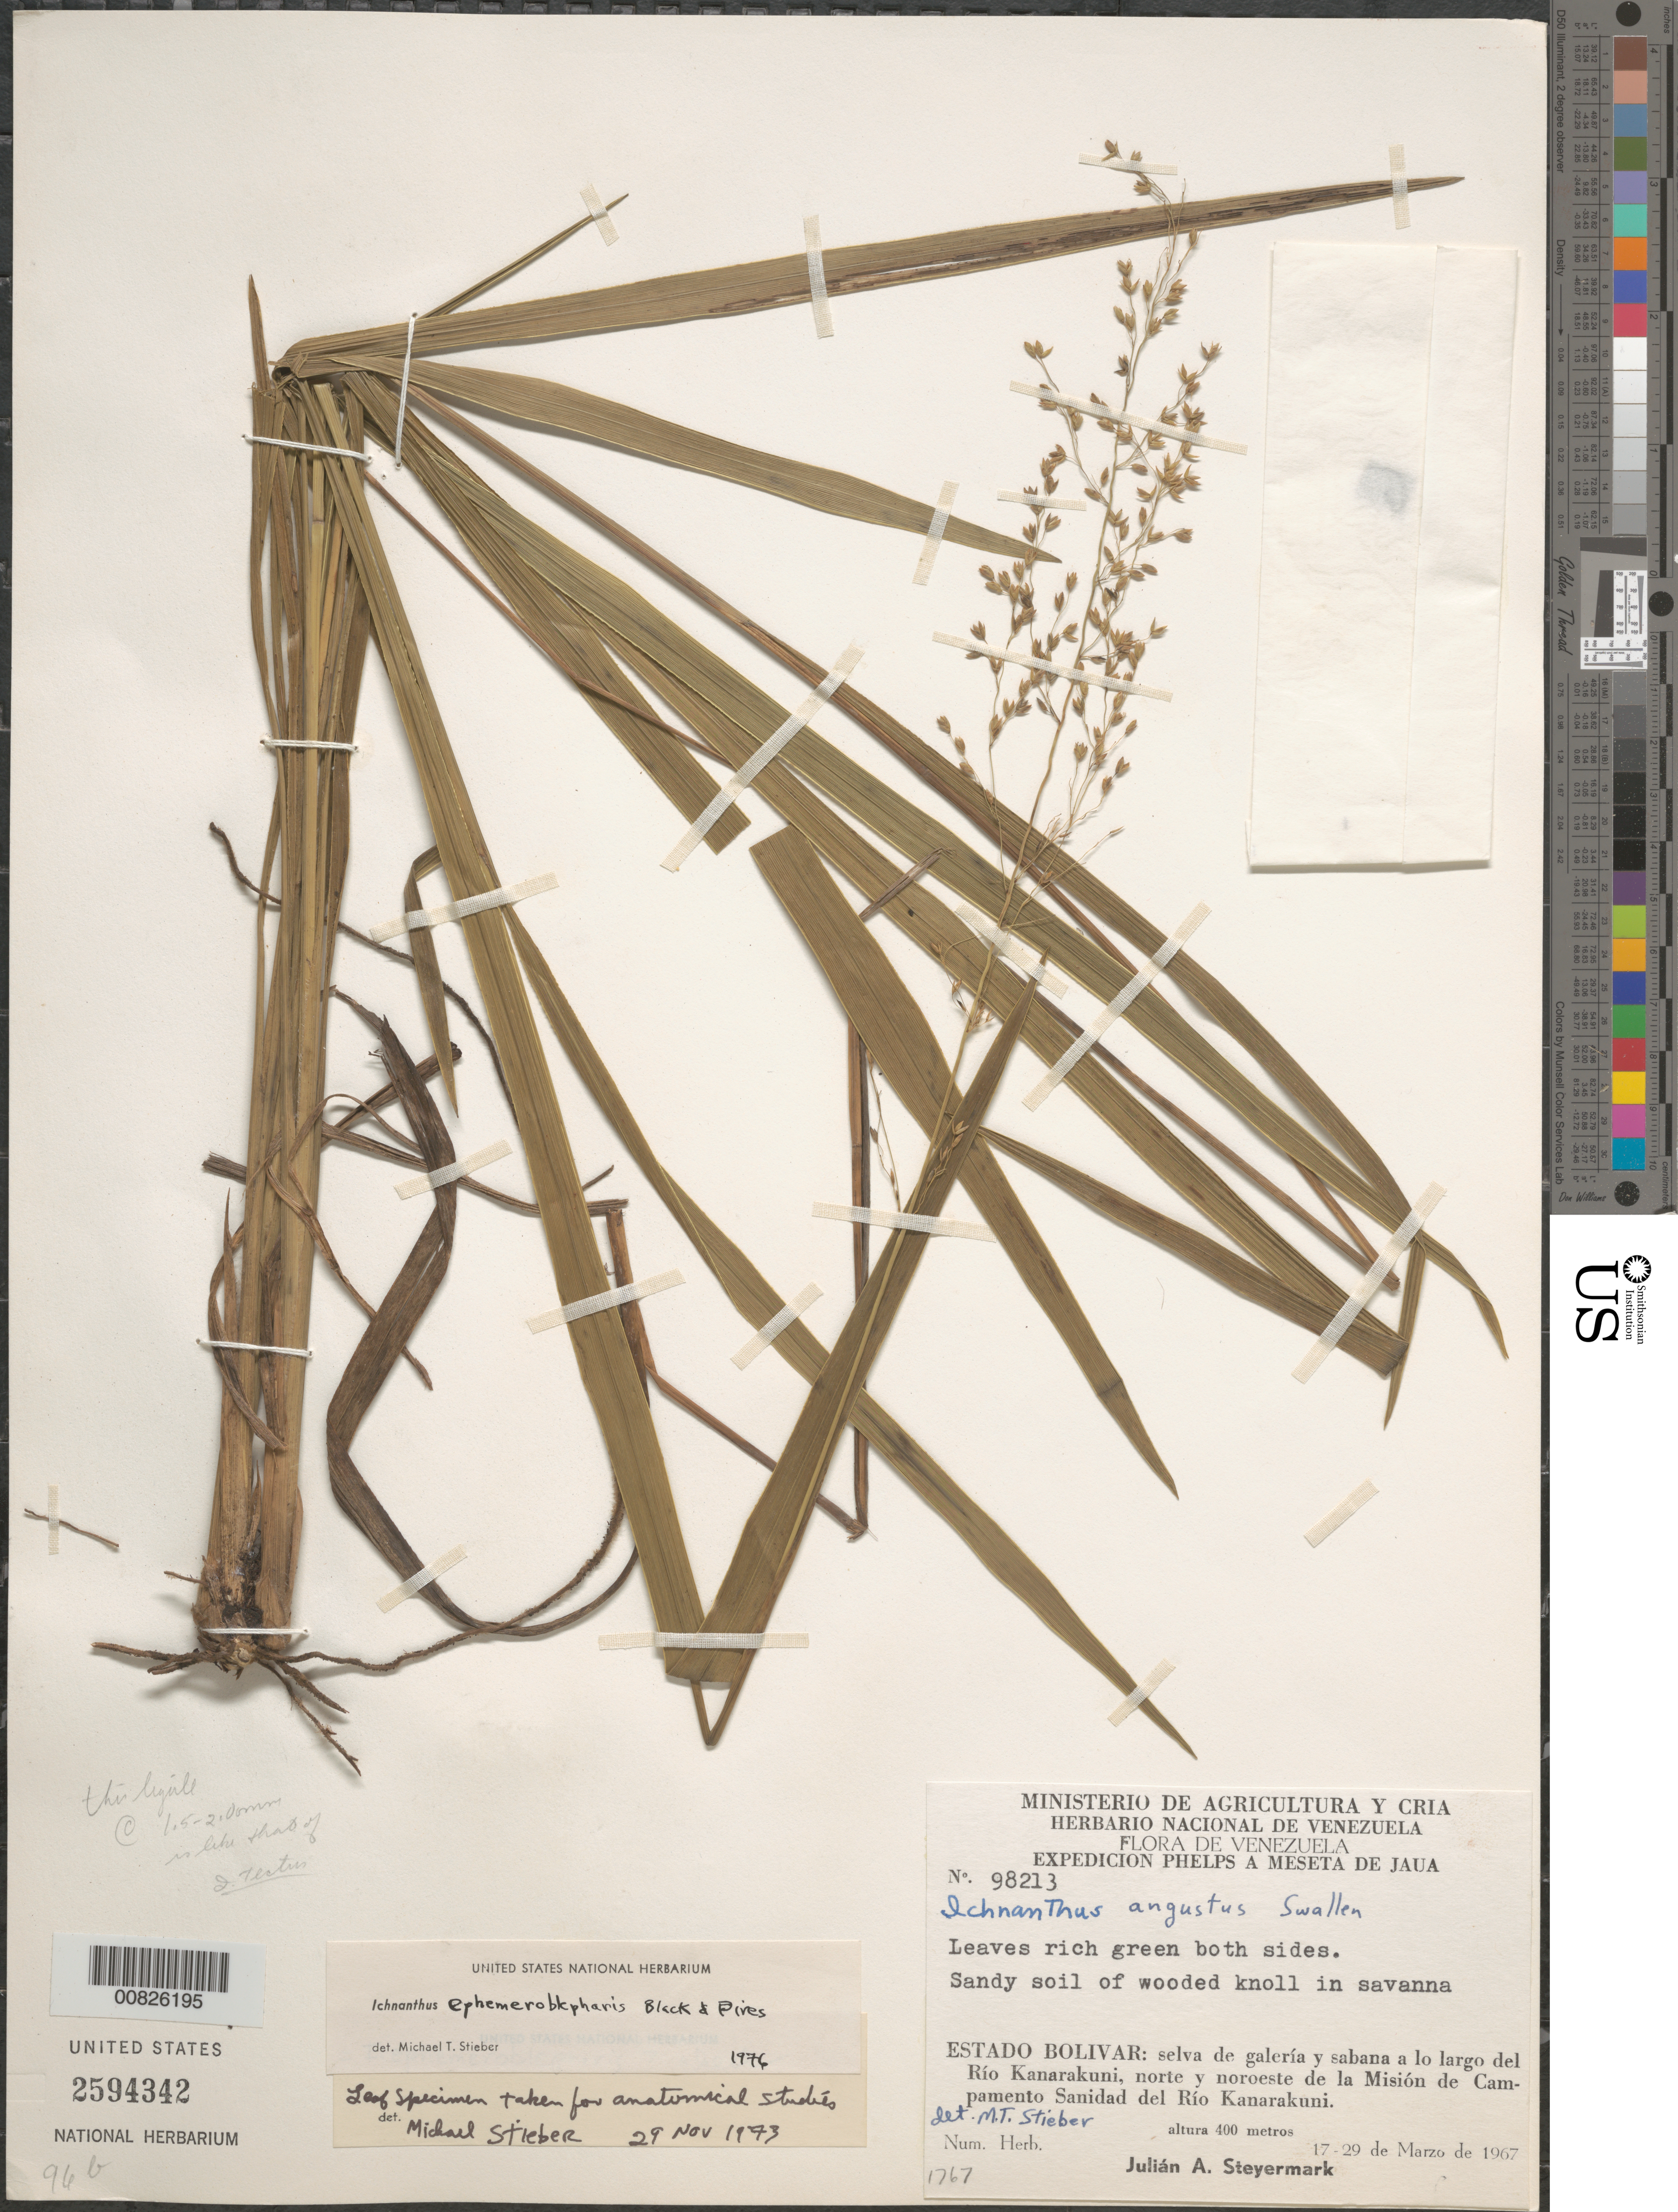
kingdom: Plantae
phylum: Tracheophyta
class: Liliopsida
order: Poales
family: Poaceae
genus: Ichnanthus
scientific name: Ichnanthus ephemeroblepharis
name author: G.A. Black & Fróes in G.A. Black & Pires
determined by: Stieber, M. T.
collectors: J. Steyermark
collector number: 98213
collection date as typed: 17-Mar-67 to 29-Mar-67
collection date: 1967-03-17/1967-03-29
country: Venezuela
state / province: Bolívar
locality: Río Kanarakuni, N and NW of Mision de Campamento Sanidad del Río Kanarakuni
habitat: Wooded knoll in savanna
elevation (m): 400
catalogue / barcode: US 2594342